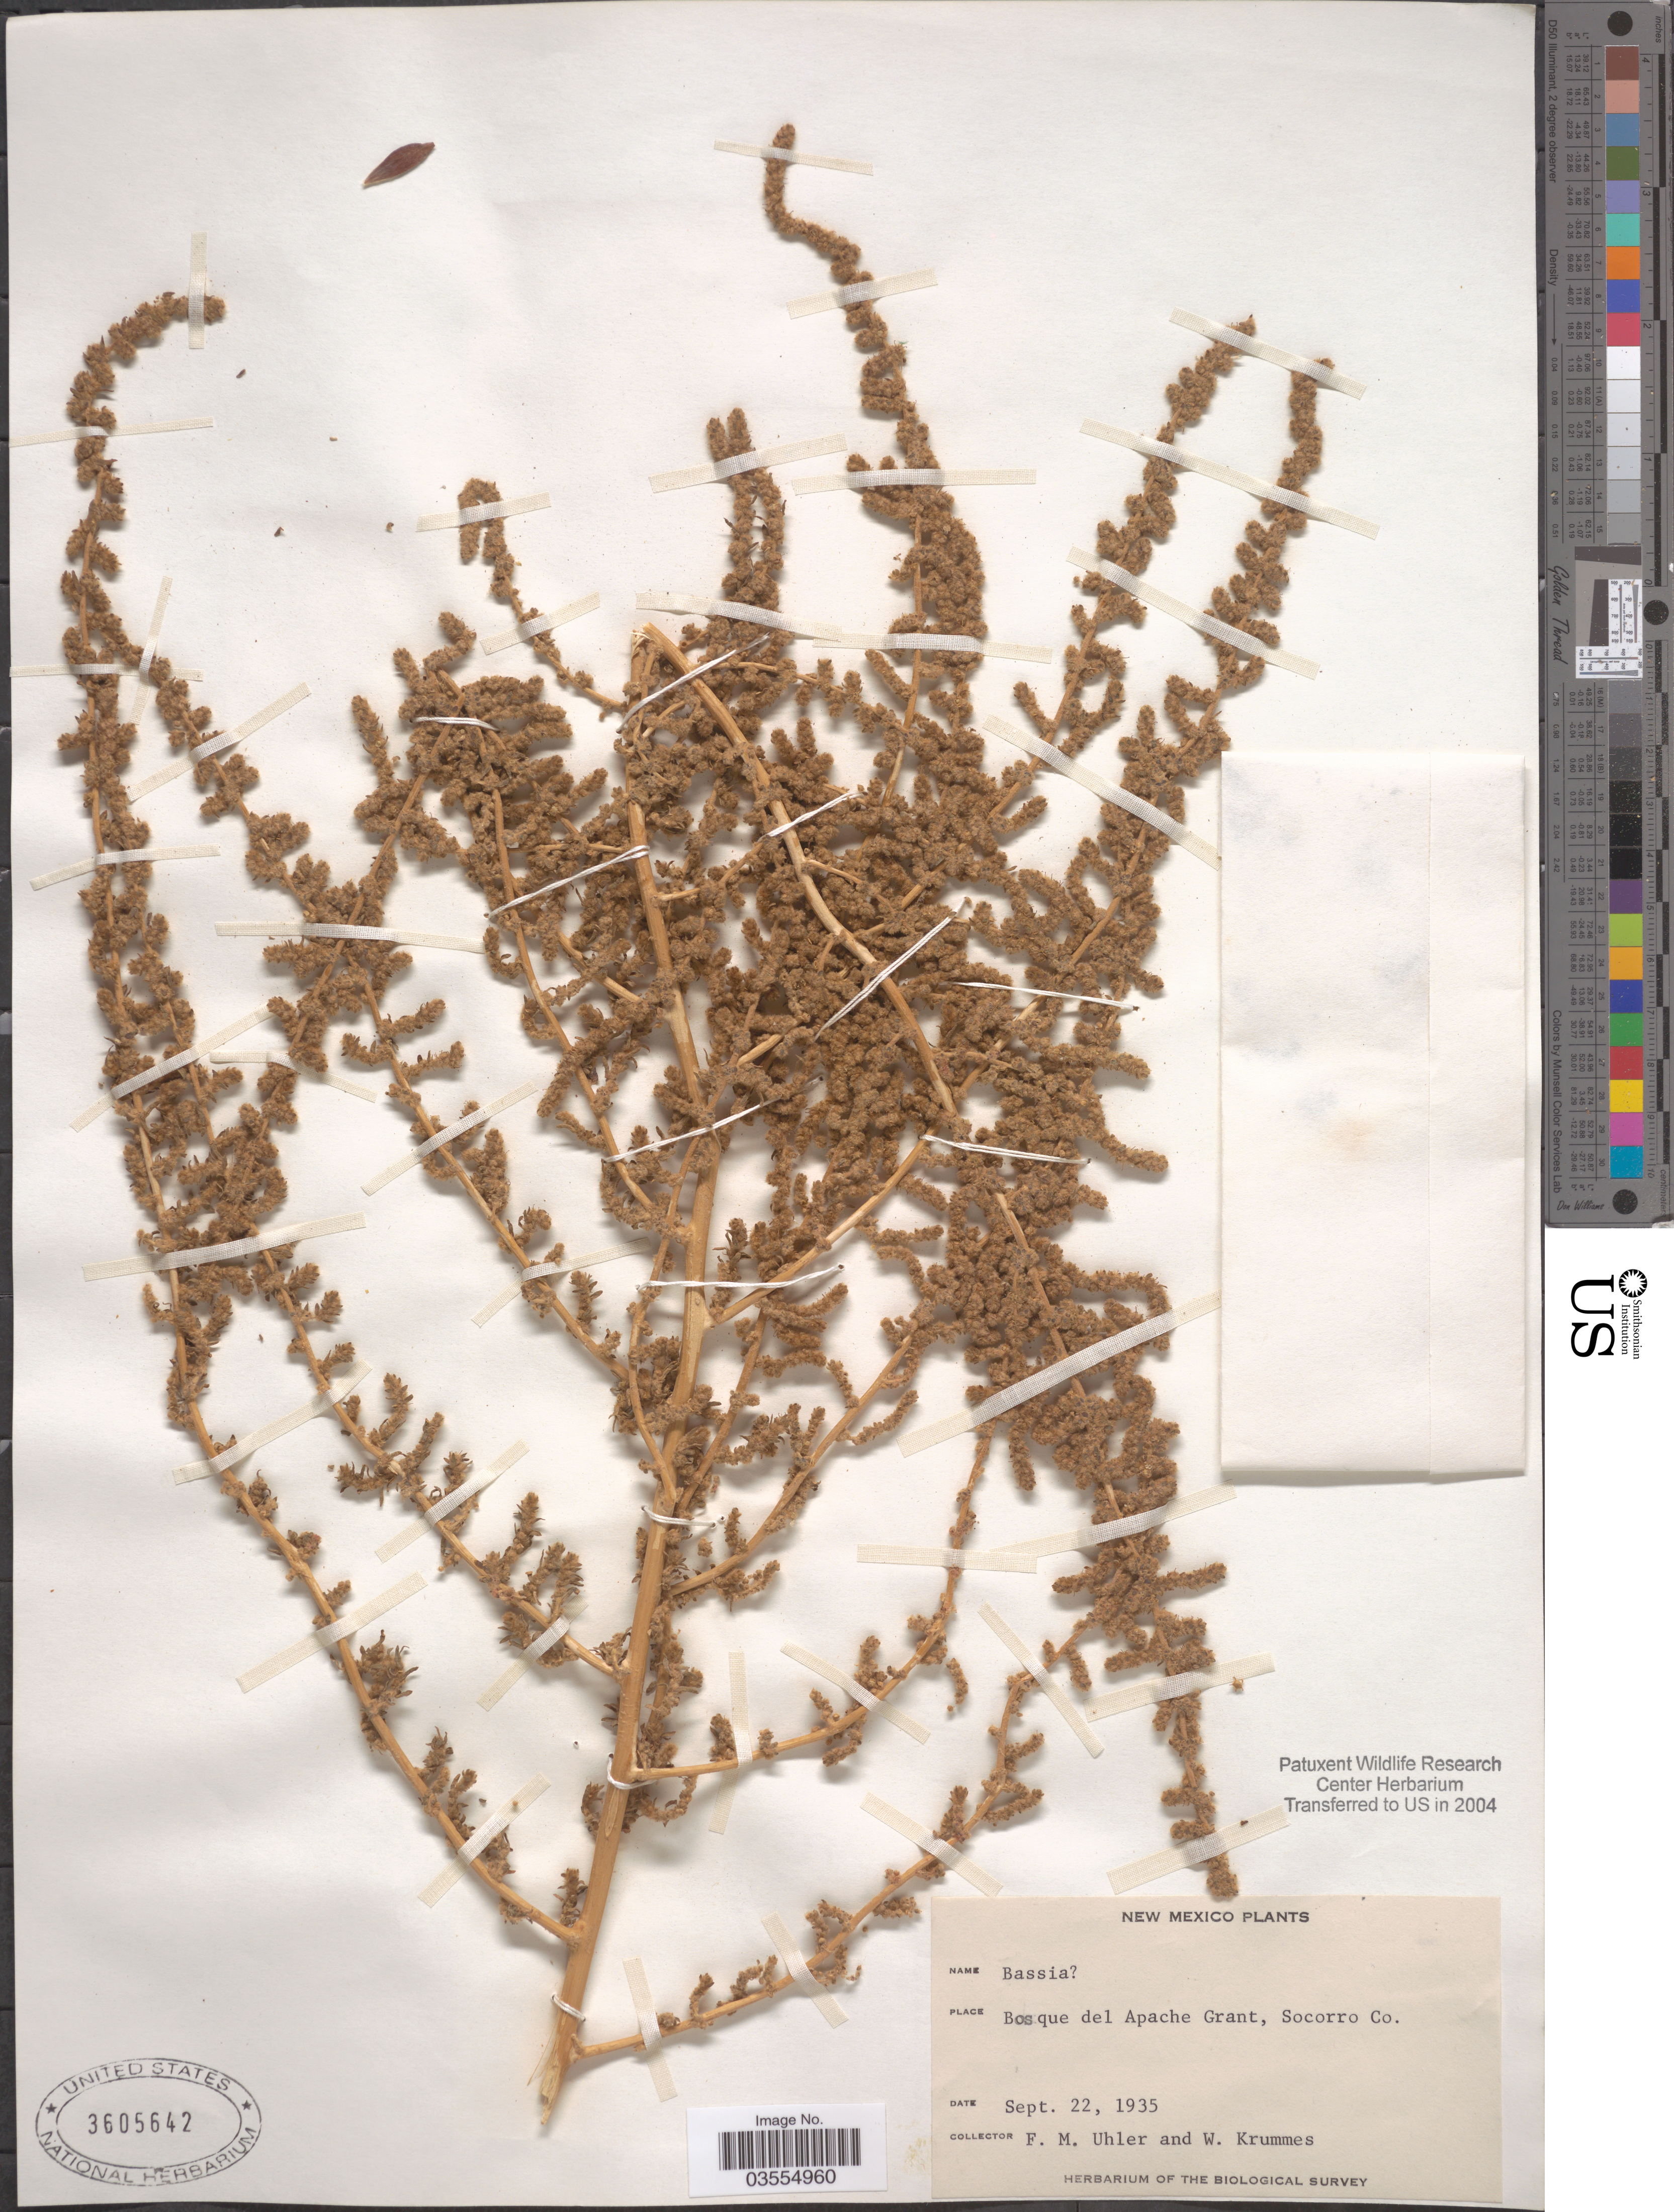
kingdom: Plantae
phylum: Tracheophyta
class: Magnoliopsida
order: Caryophyllales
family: Amaranthaceae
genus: Bassia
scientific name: Bassia hyssopifolia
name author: (Pall.) Kuntze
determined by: Strong, Mark T., (BOT), Smithsonian Institution - National Museum of Natural History (UNITED STATES)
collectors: F. M. Uhler & W. Krummes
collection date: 1935-09-22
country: United States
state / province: New Mexico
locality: Bosque del Apache Grant, Socorro Co.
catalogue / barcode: US 3605642